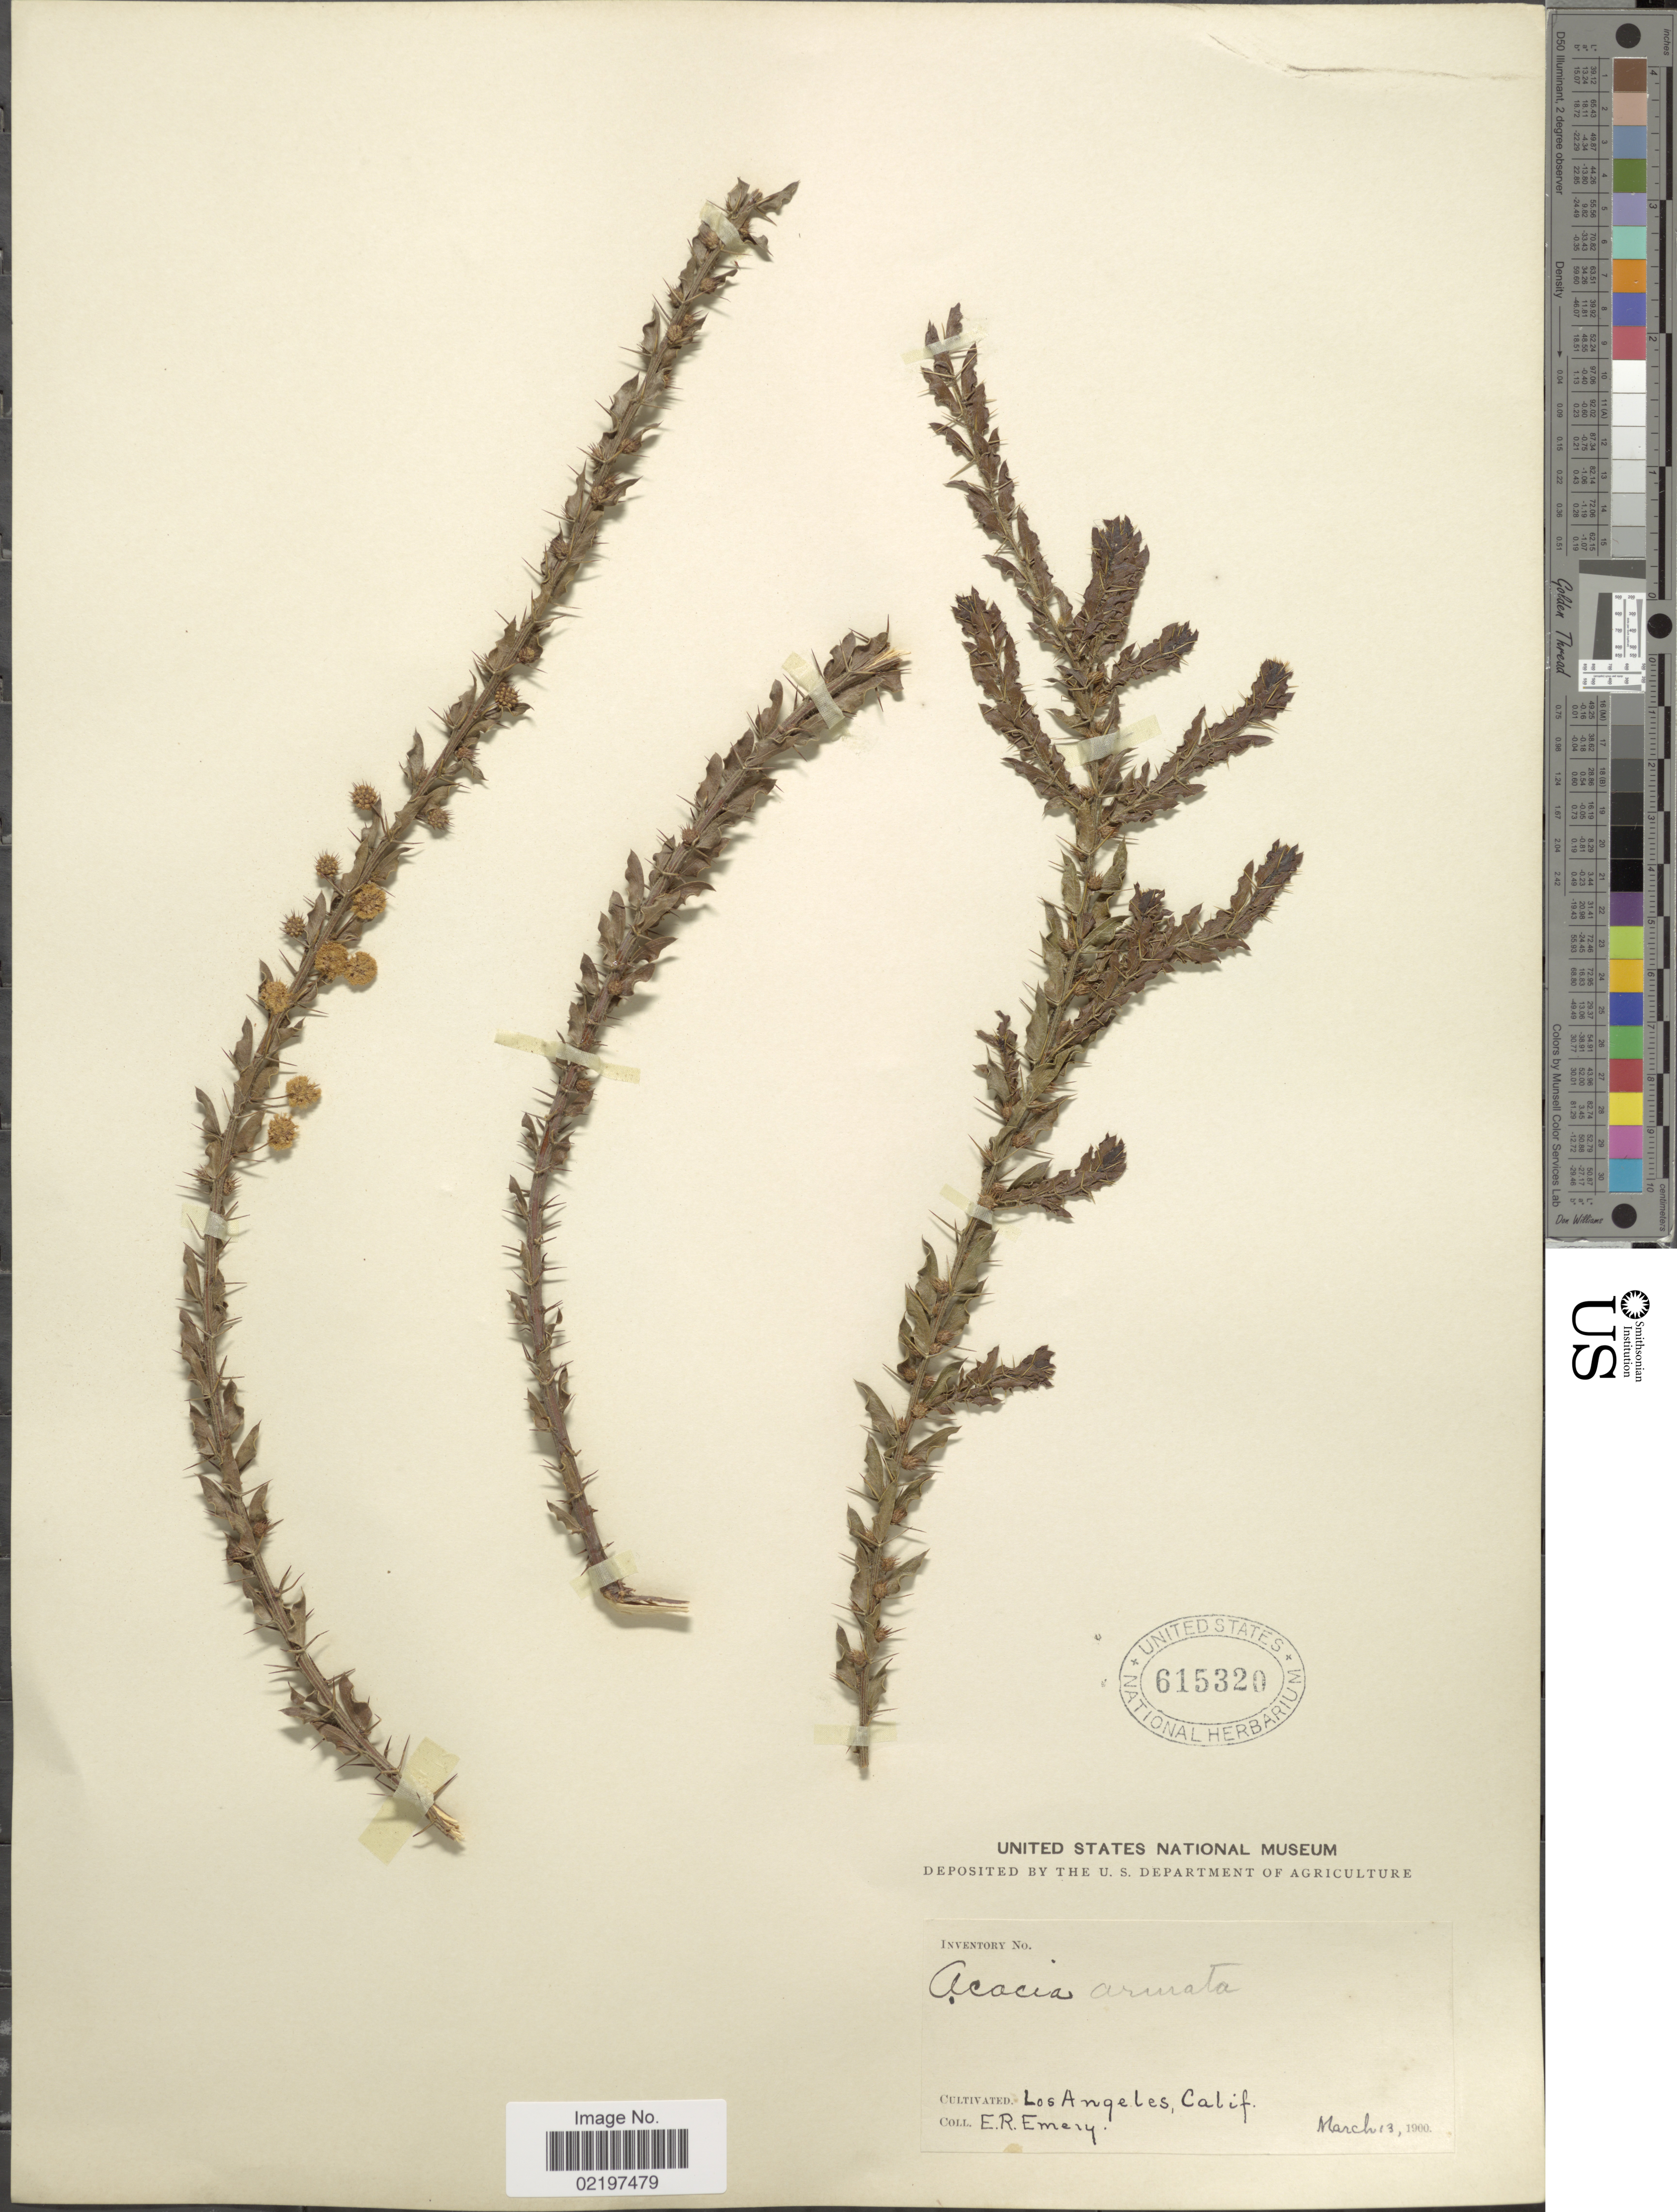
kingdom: Plantae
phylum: Tracheophyta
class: Magnoliopsida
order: Fabales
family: Fabaceae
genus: Acacia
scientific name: Acacia armata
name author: R. Br.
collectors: E. Emery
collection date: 1900-03-13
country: United States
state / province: California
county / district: Los Angeles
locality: Los Angeles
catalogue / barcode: US 615320